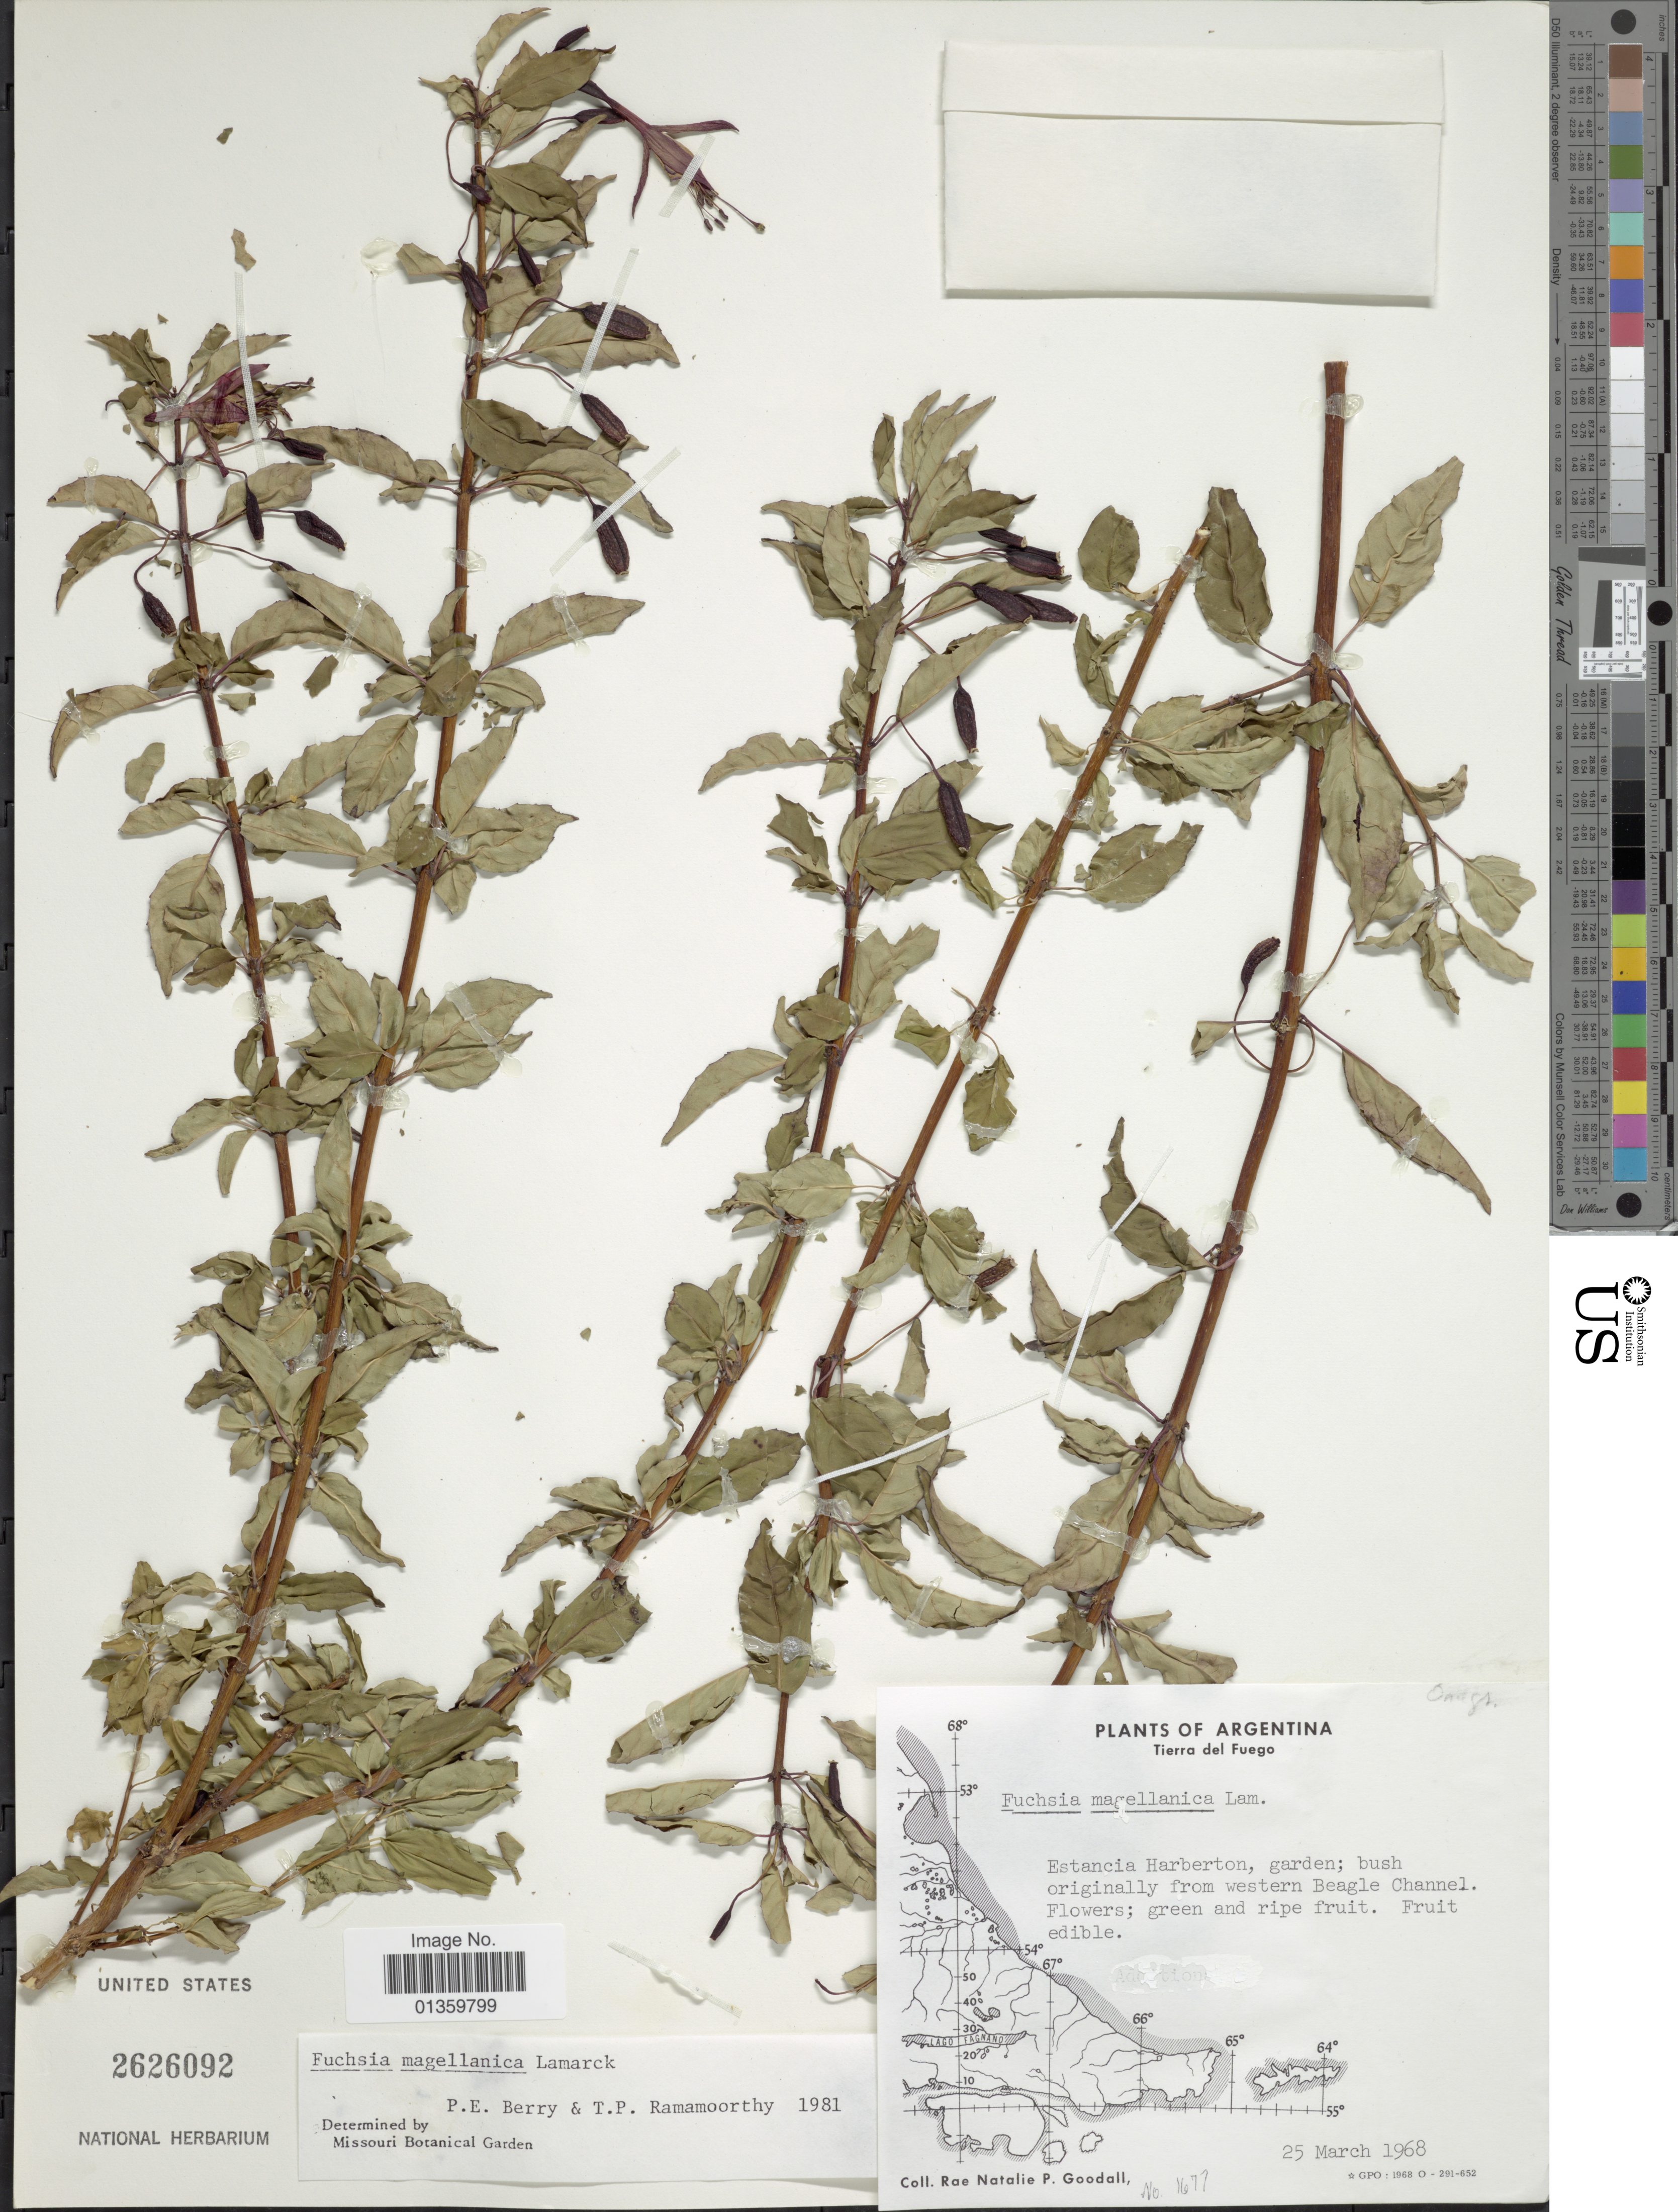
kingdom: Plantae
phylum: Tracheophyta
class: Magnoliopsida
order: Myrtales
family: Onagraceae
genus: Fuchsia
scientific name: Fuchsia magellanica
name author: Lam.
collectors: R. Goodall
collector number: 1677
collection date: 1968-03-25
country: Argentina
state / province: Tierra del Fuego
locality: Estancia Harberton, garden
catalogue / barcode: US 2626092